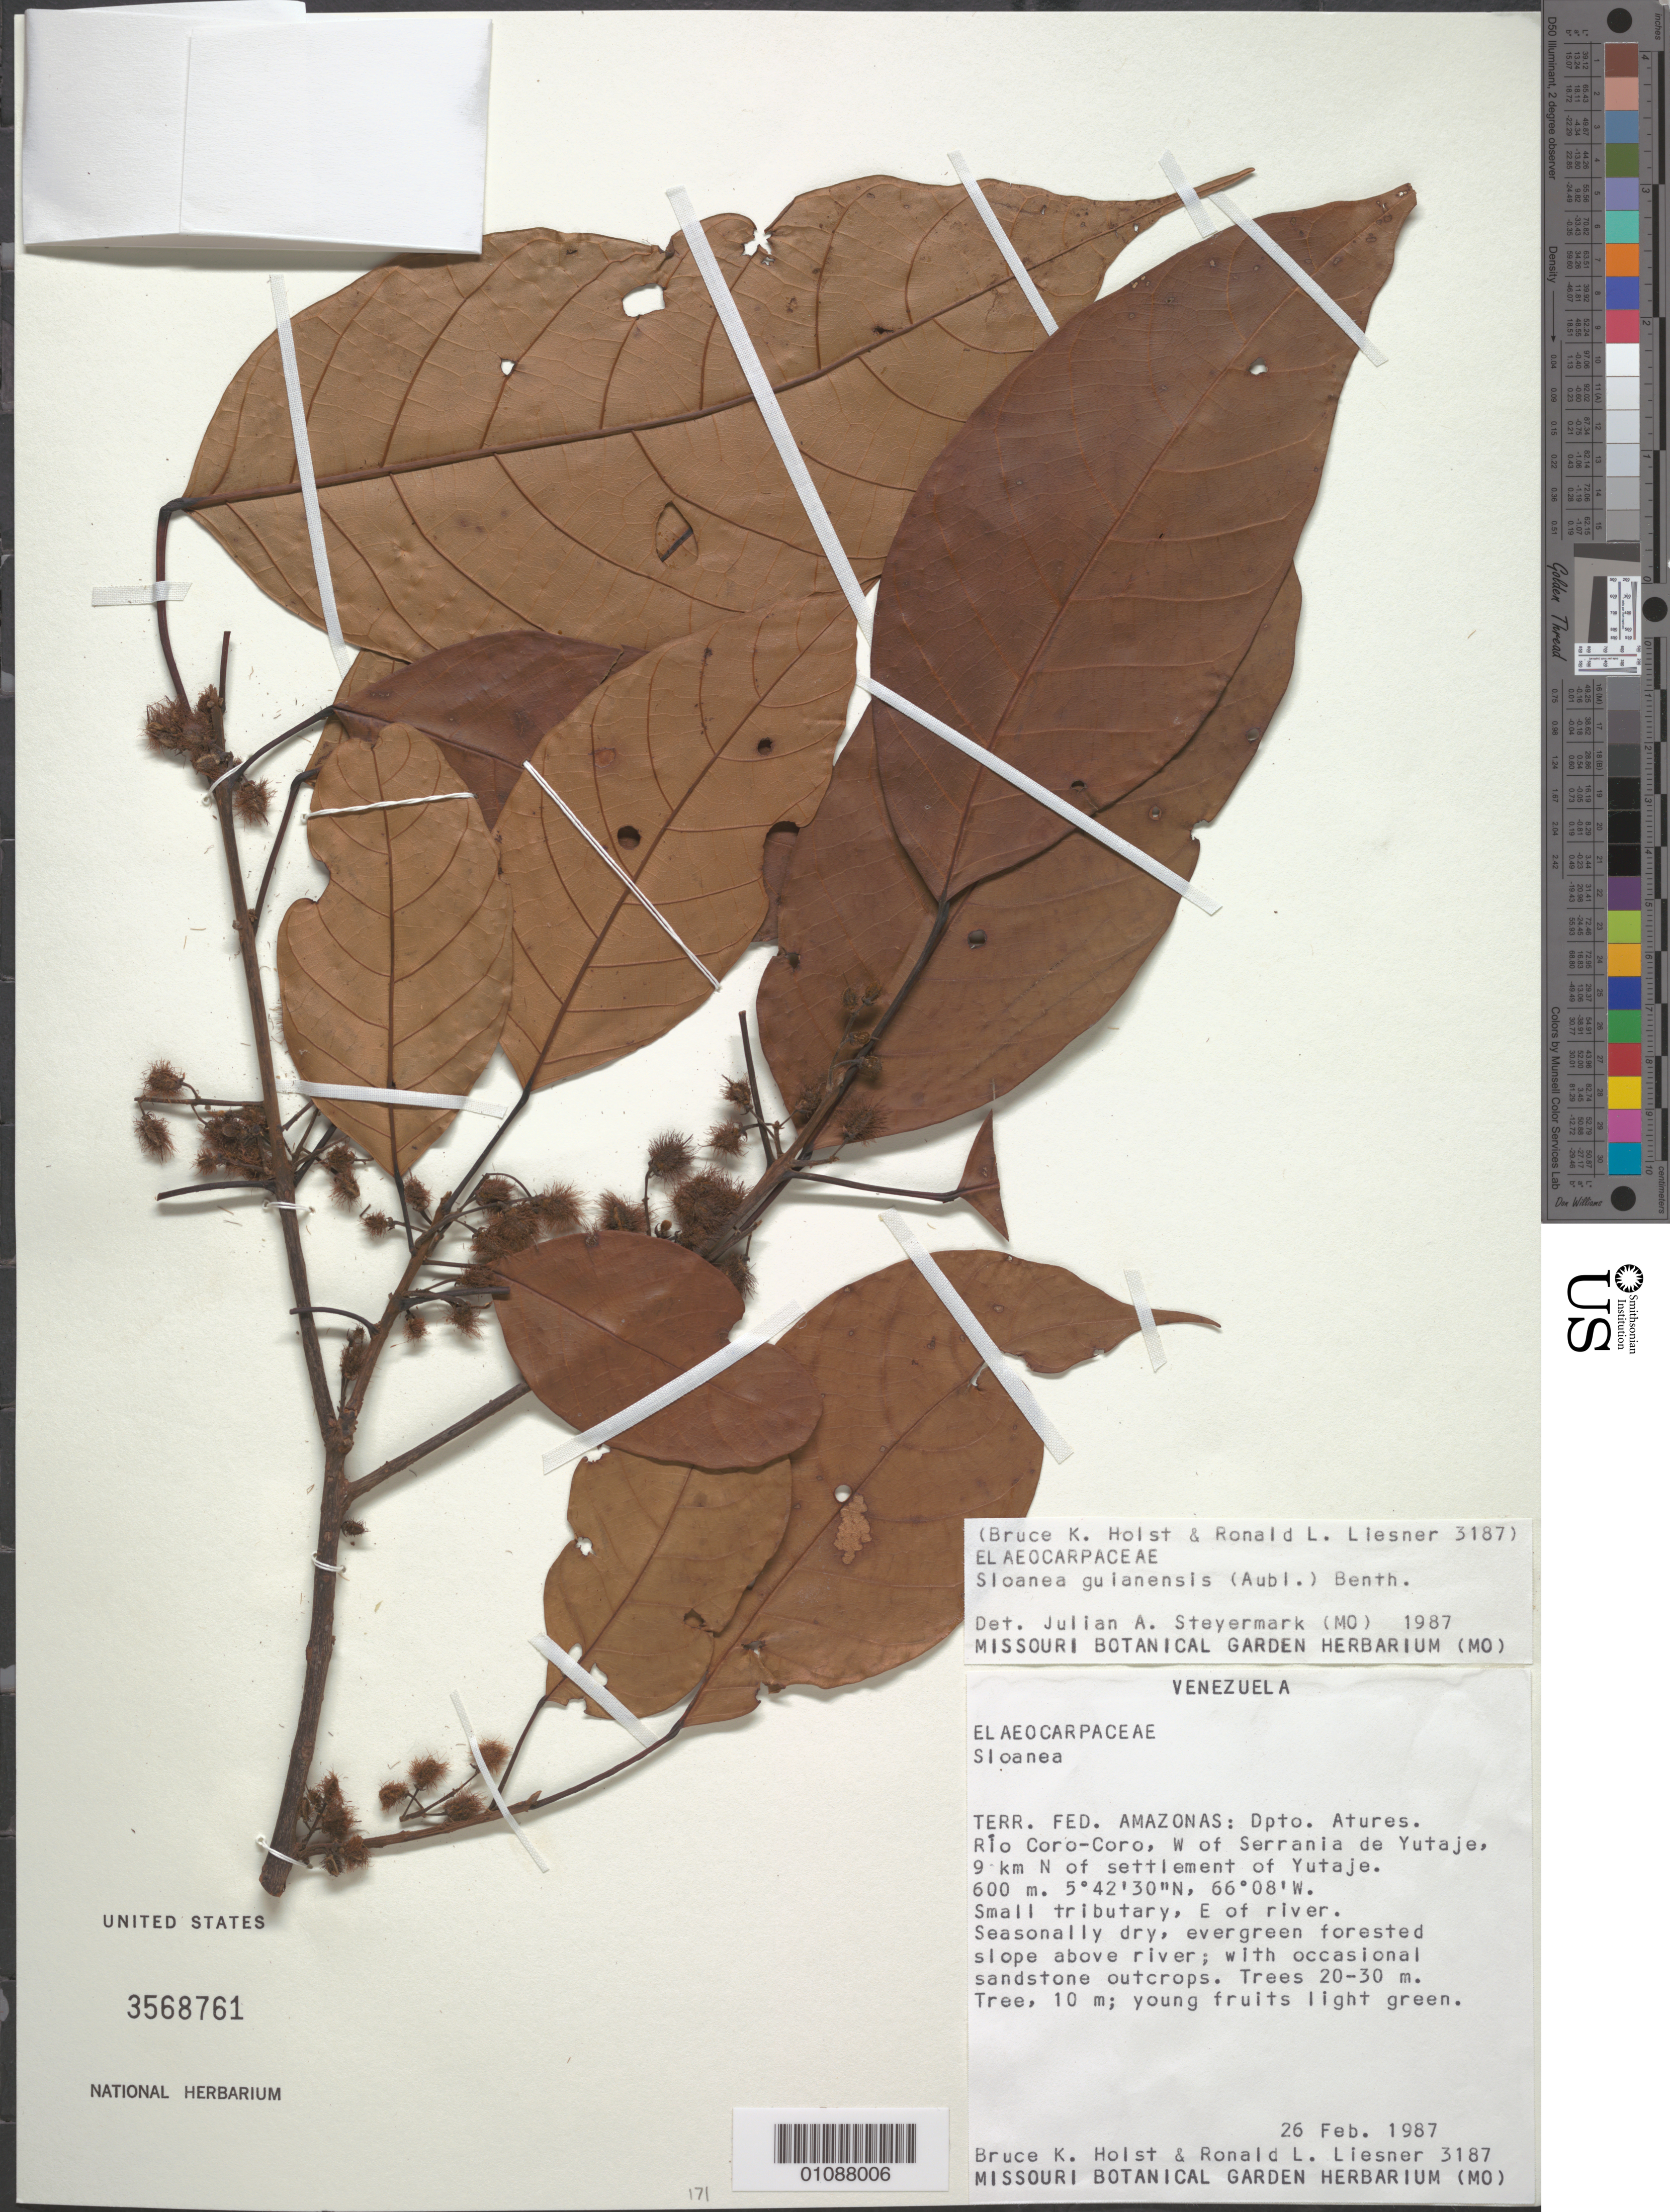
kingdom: Plantae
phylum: Tracheophyta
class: Magnoliopsida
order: Oxalidales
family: Elaeocarpaceae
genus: Sloanea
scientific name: Sloanea guianensis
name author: (Aubl.) Benth.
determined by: Steyermark, Julian A., (VEN)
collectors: B. Holst & R. L. Liesner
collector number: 3187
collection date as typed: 26-Feb-87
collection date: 1987-02-26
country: Venezuela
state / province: Amazonas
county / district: Atures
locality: Río Coro-Coro, W of Serrania de Yutajé, 9 km N of Yutajé settlement. Small tributary, E of river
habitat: Seasonaly dry, evergreen forested slope above river; with occasional sandstone outcrops. Trees 20-30m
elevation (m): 600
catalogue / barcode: US 3568761